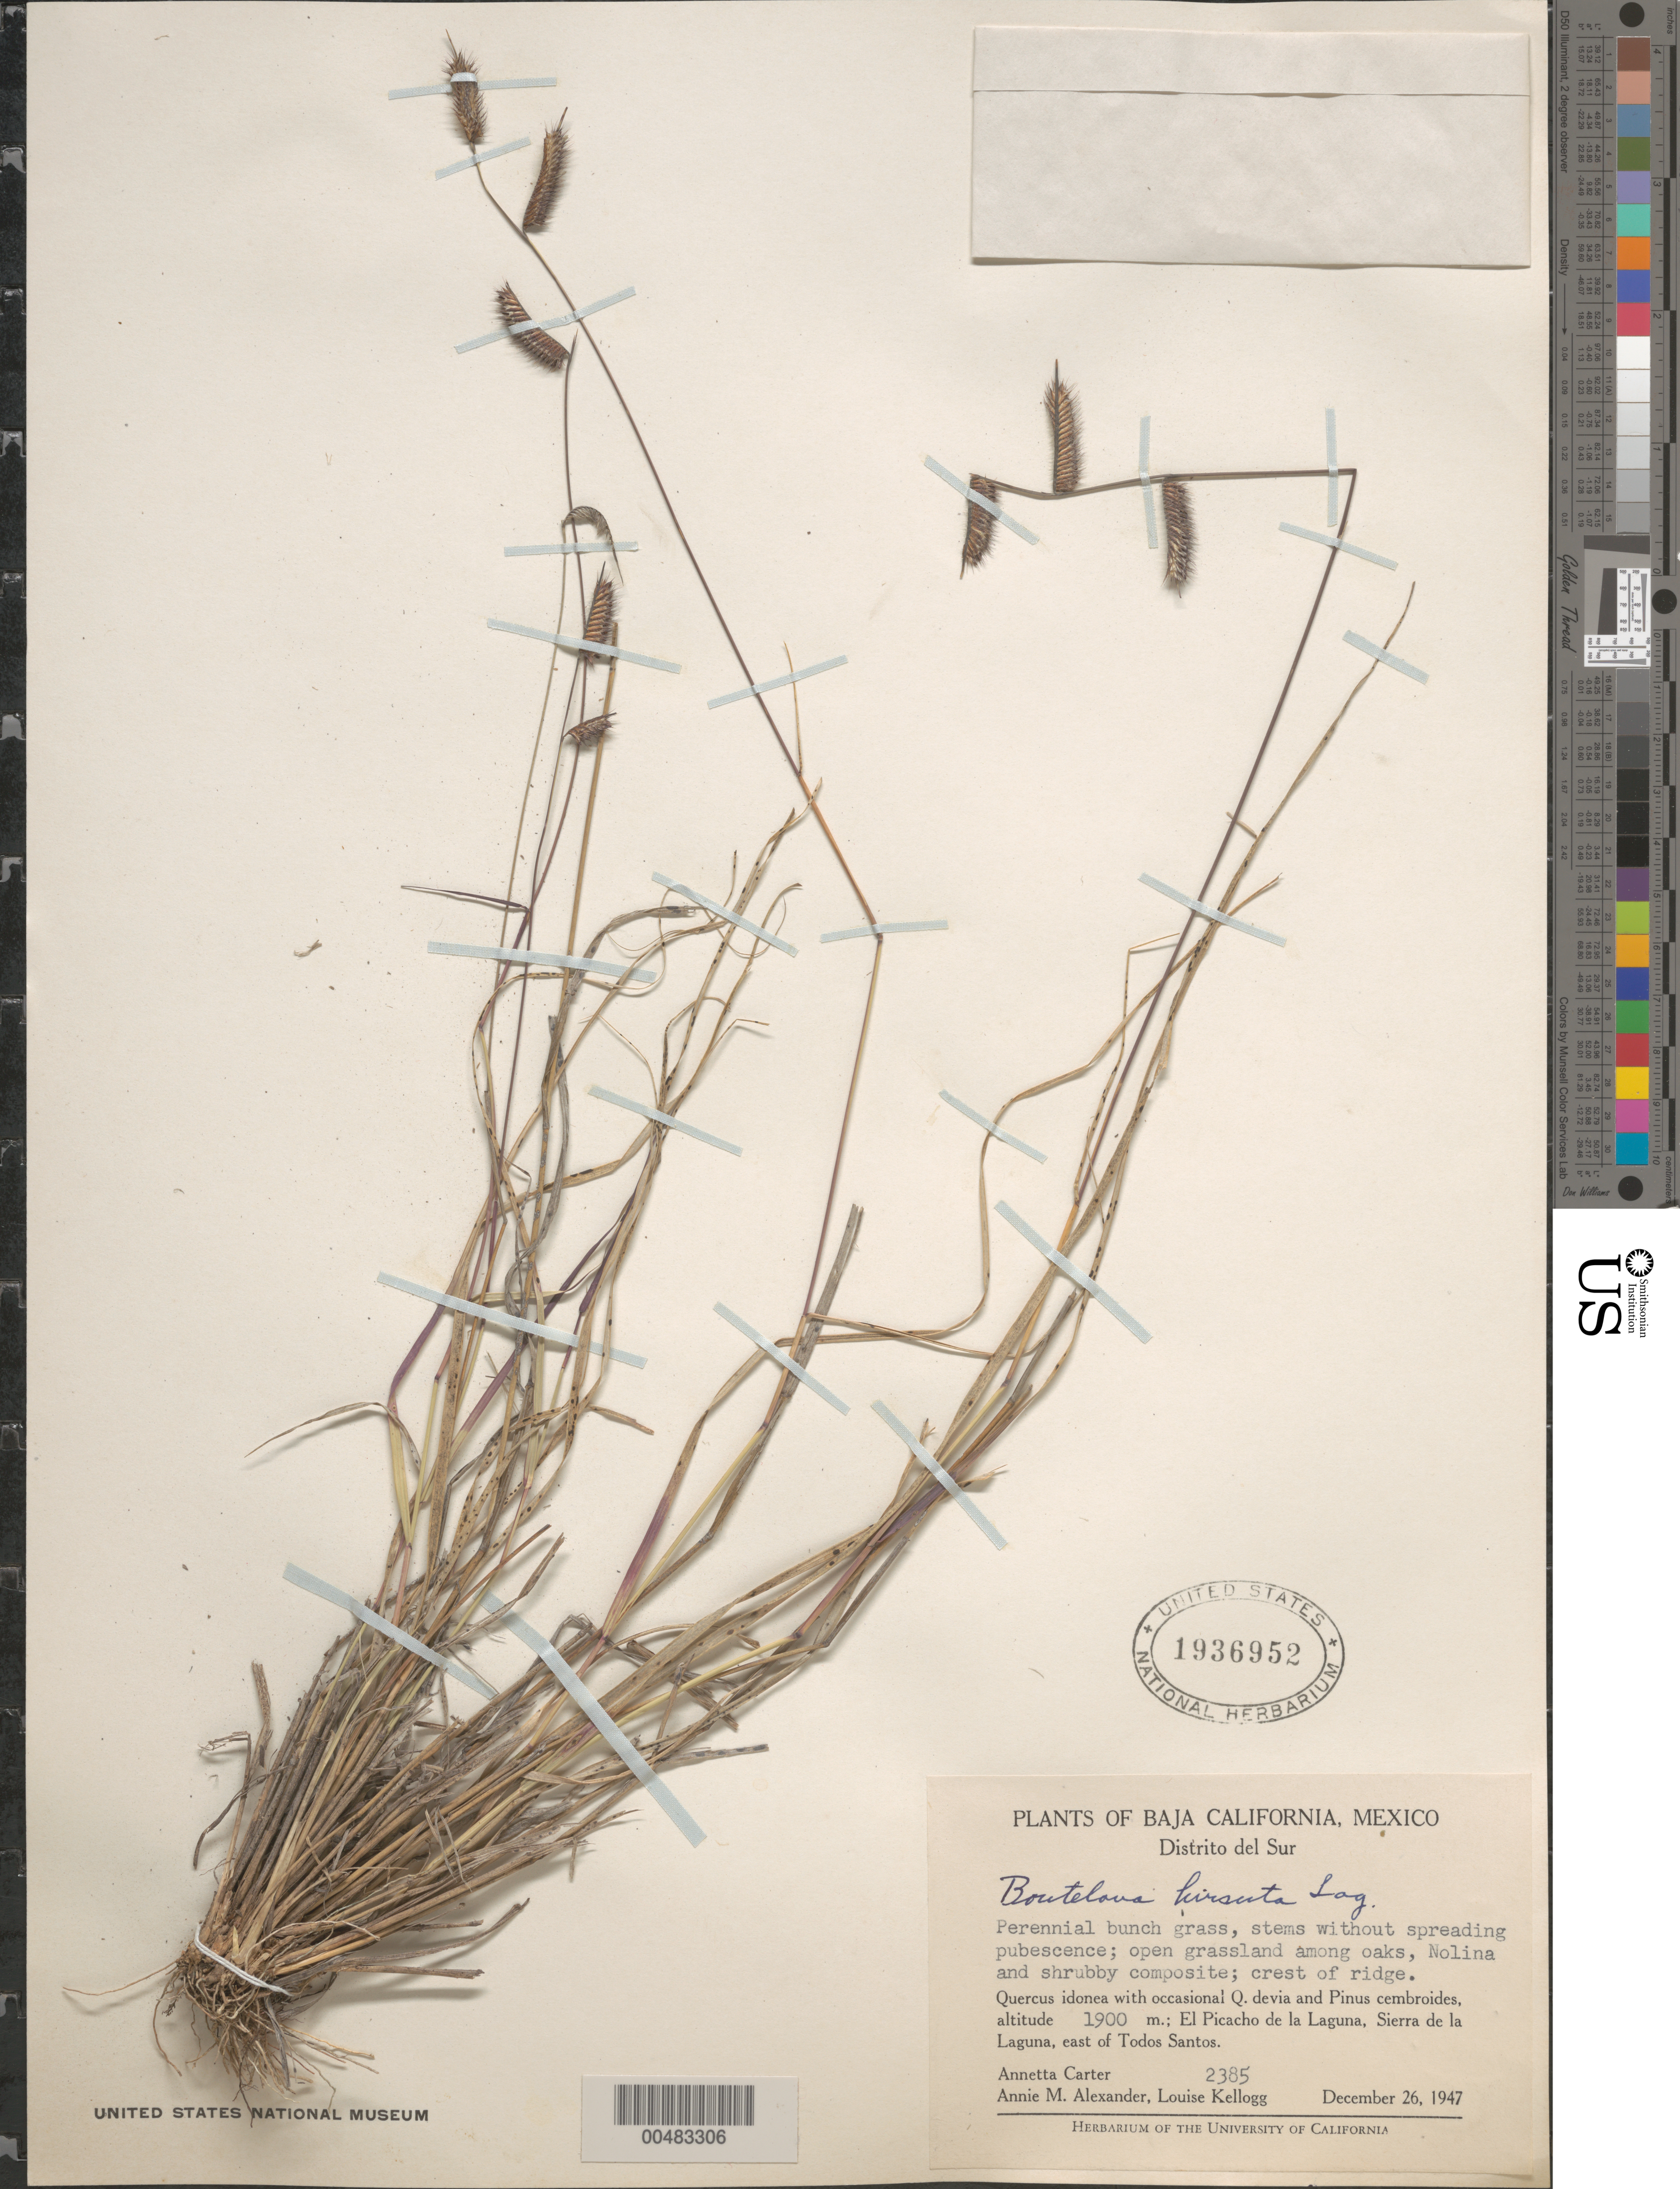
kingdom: Plantae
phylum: Tracheophyta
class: Liliopsida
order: Poales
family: Poaceae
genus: Bouteloua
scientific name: Bouteloua hirsuta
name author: Lag.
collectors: A. M. Carter, A. M. Alexander & L. Kellogg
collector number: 2385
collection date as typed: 26 Dec 1947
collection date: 1947-12-26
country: Mexico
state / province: Baja California Sur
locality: Distrito del Sur, El Picacho de la Laguna, Sierra de la Laguna, E of Todos Santos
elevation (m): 1900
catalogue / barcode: US 1936952